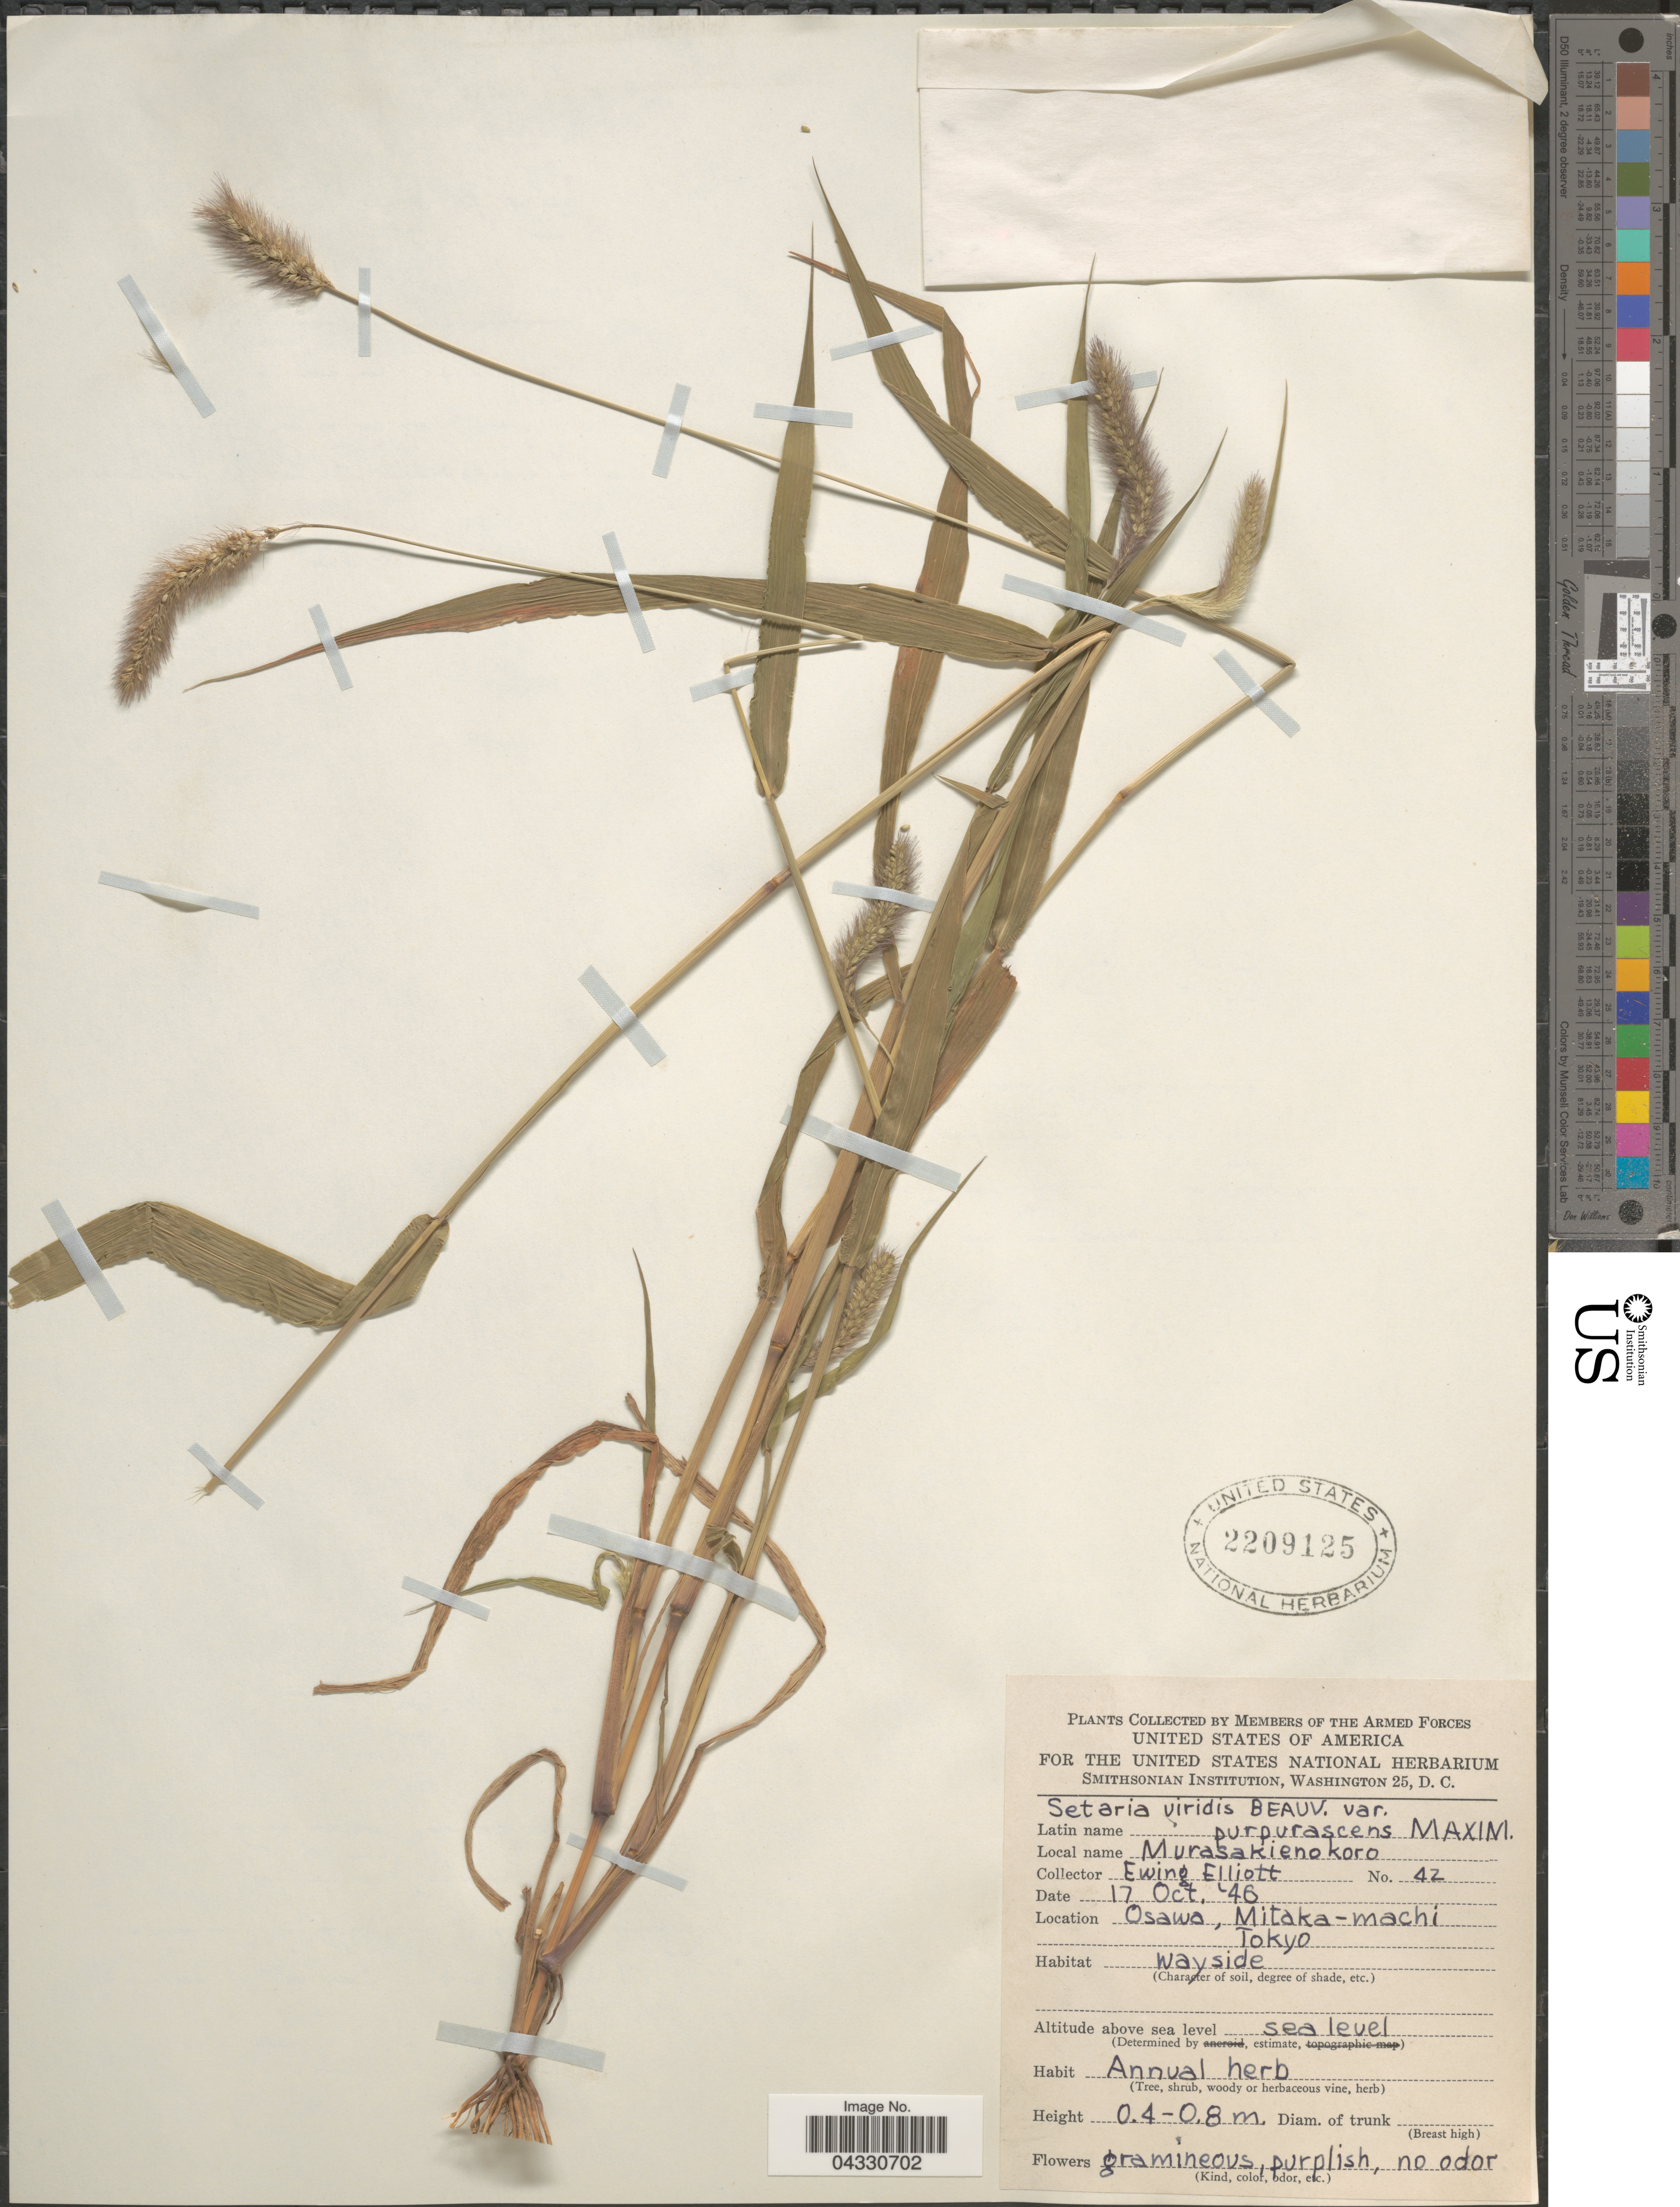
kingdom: Plantae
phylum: Tracheophyta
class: Liliopsida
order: Poales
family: Poaceae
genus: Setaria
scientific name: Setaria viridis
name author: (L.) P. Beauv.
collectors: E. Elliott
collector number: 42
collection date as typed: Transcribed d/m/y: 17/10/46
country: Japan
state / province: Tokyo, Federal City of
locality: Osawa, Mitaka-machi. Tokyo.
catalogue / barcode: US 2209125